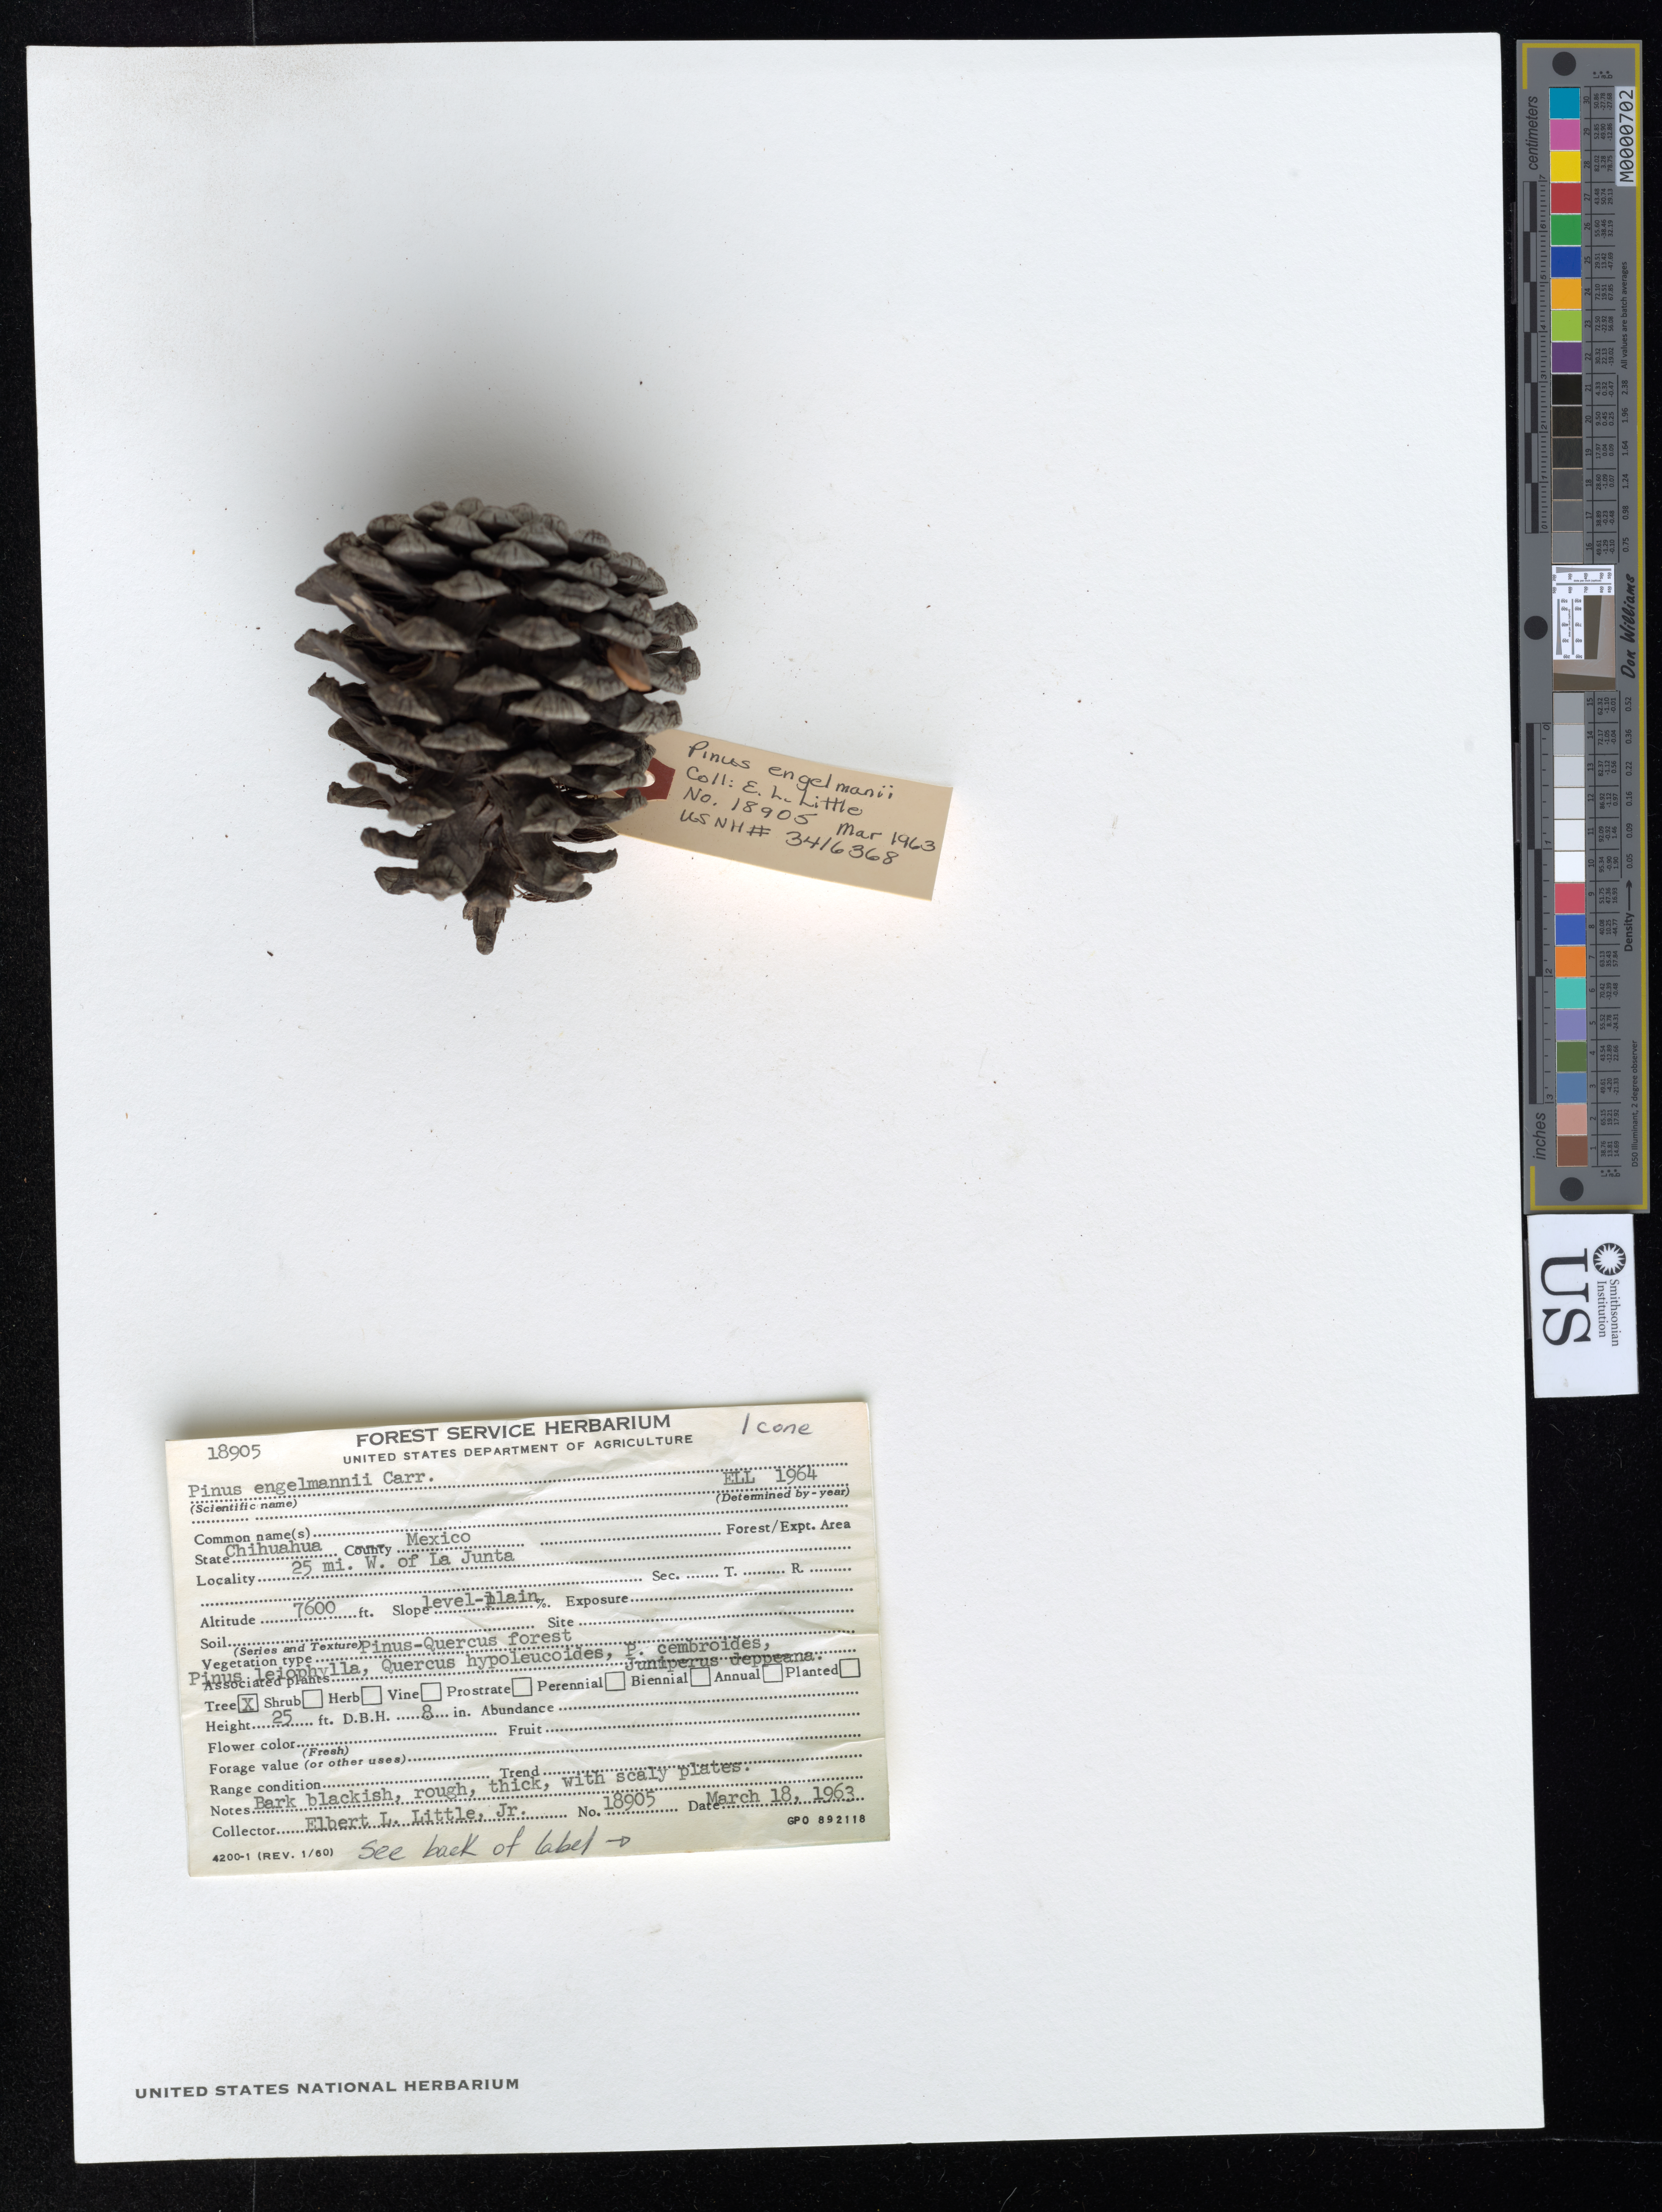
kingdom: Plantae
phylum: Tracheophyta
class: Pinopsida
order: Pinales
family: Pinaceae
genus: Pinus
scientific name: Pinus engelmannii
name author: Carrière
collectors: E. L. Little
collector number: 18905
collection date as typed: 18 Mar 1963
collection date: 1963-03-18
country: Mexico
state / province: Chihuahua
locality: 25 mi. W. of La Junta, Chihuahua.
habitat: Pinus-Quercus forest. Slope level-plain. Assoc.: Pinus leiophylla, Quercus hypoleucoides, P. cembroides, Juniperus deppeana.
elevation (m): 2316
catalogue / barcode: US 3416368